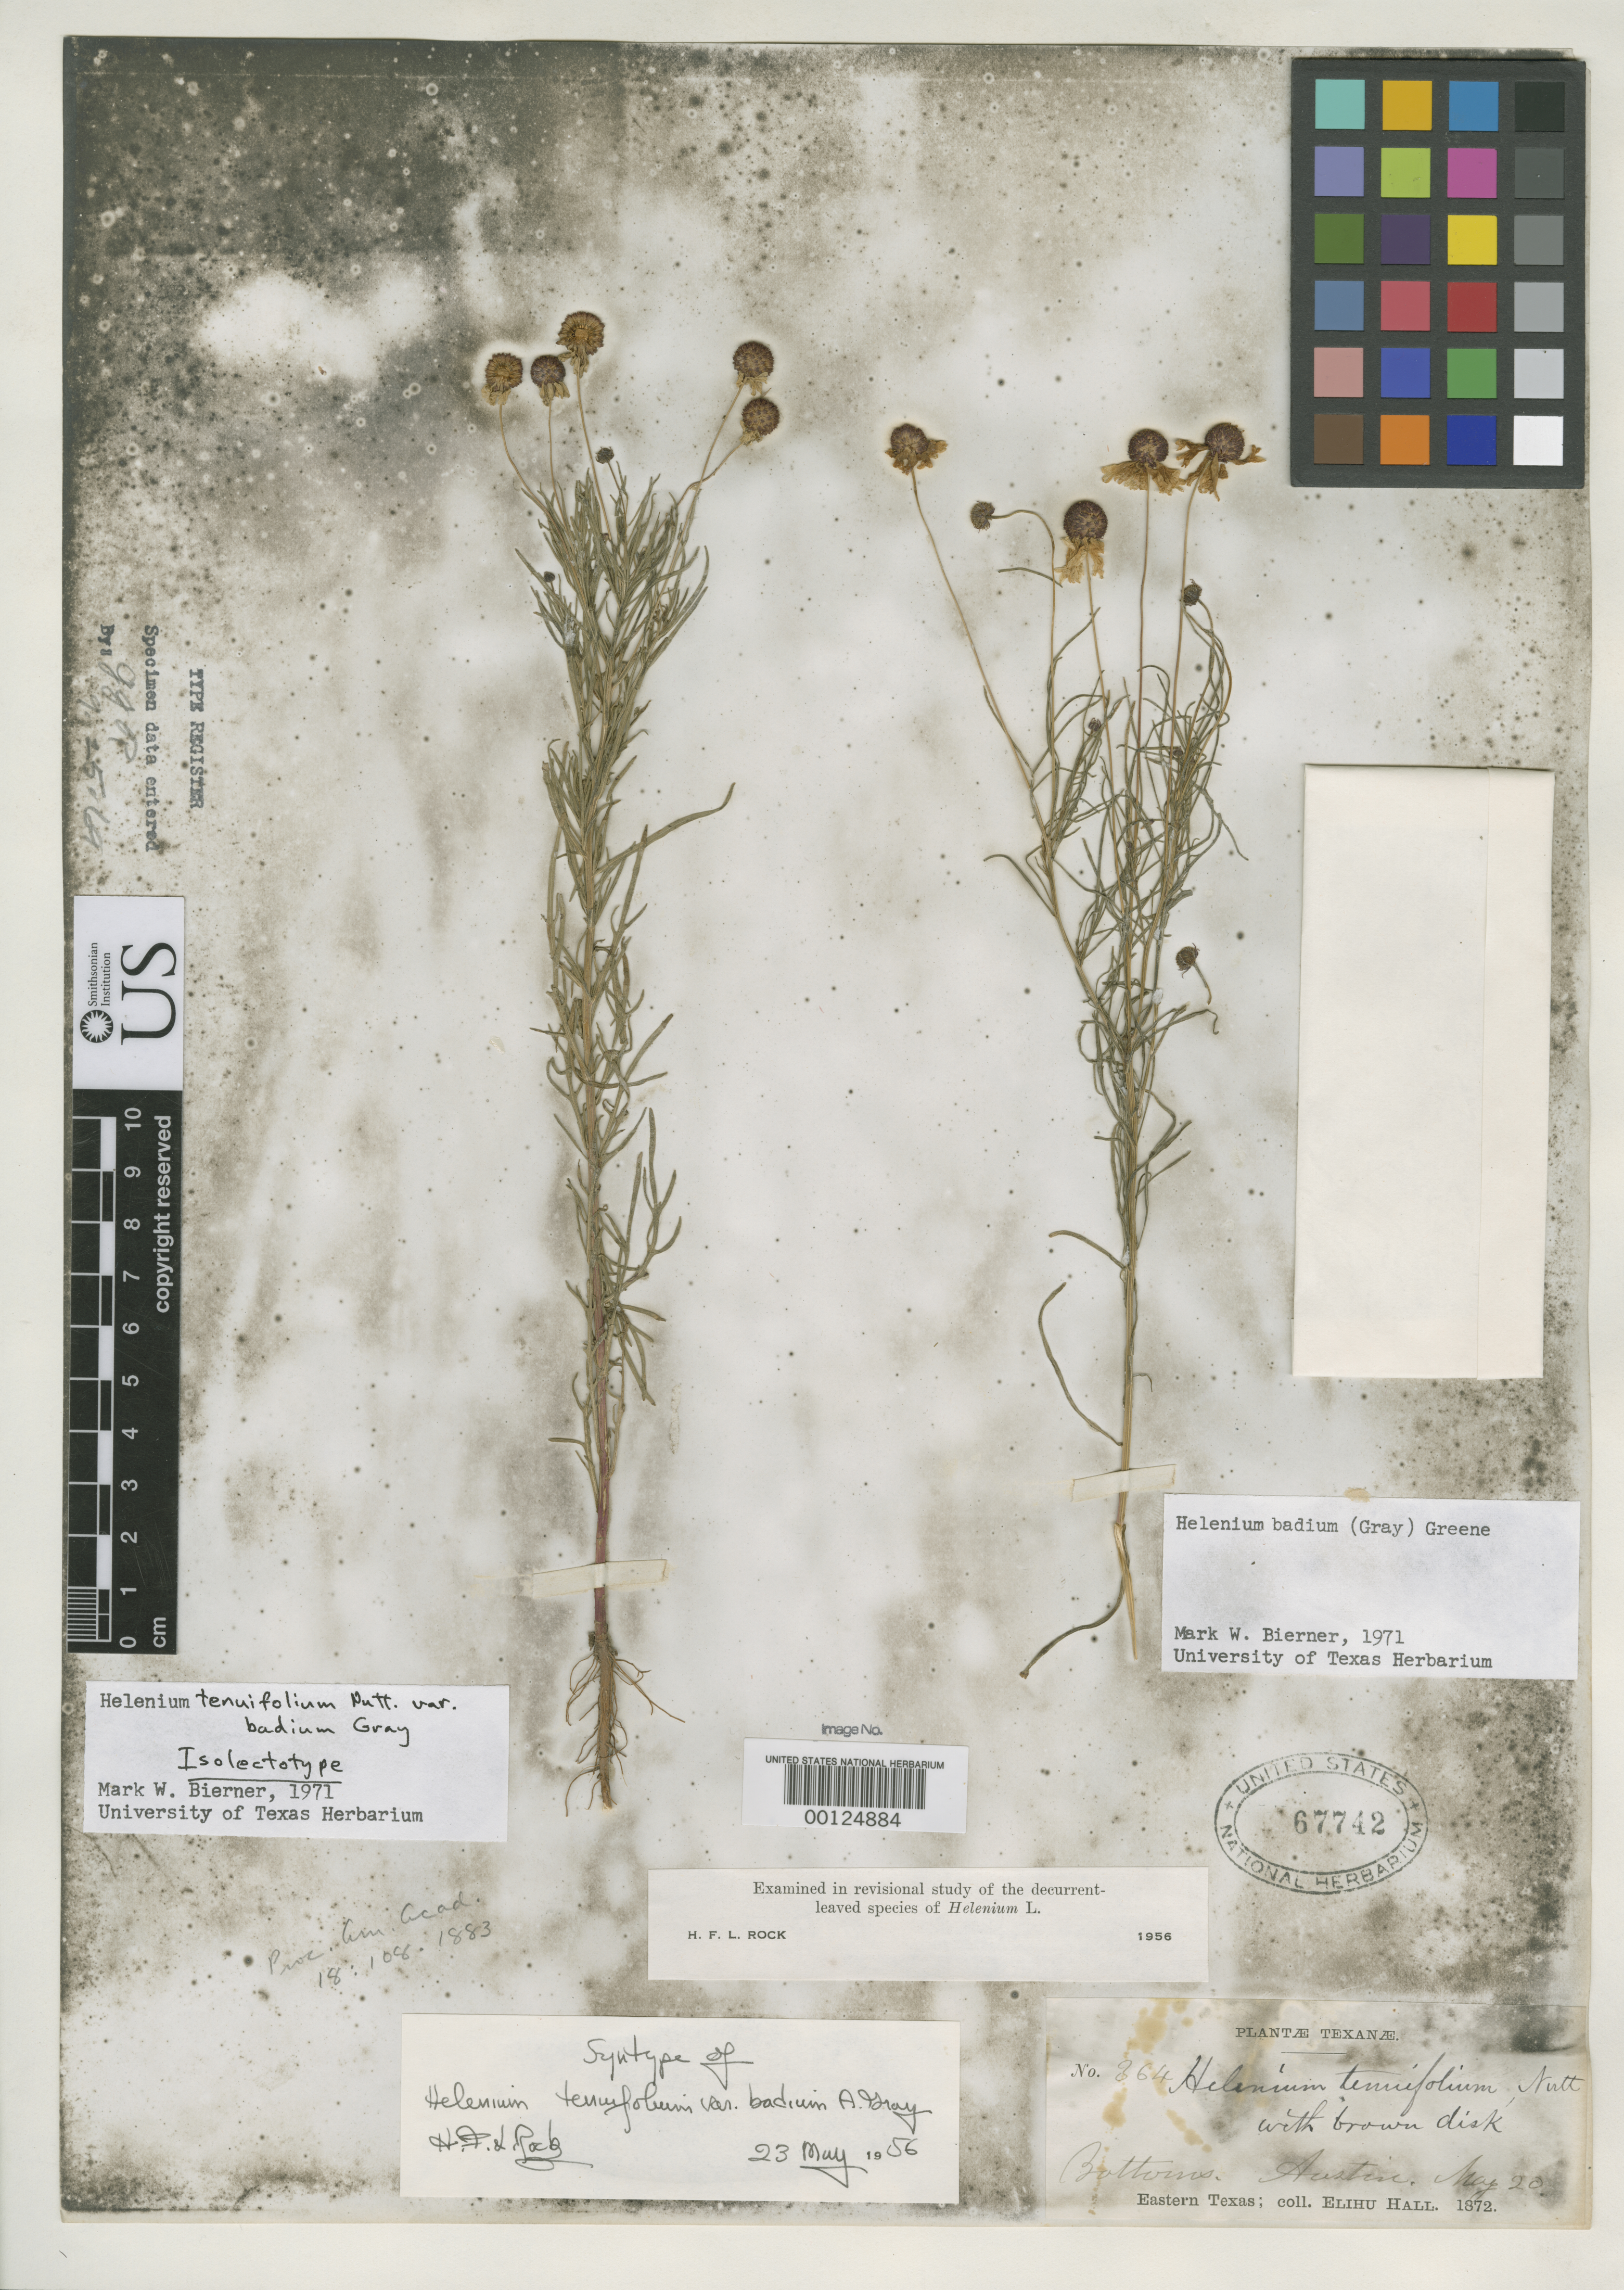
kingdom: Plantae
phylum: Tracheophyta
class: Magnoliopsida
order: Asterales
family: Asteraceae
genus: Helenium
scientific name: Helenium tenuifolium var. badium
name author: A. Gray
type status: Syntype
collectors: E. Hall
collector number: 364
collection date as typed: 20 May 1872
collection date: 1872-05-20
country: United States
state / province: Texas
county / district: Travis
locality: Austin.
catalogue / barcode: US 67742